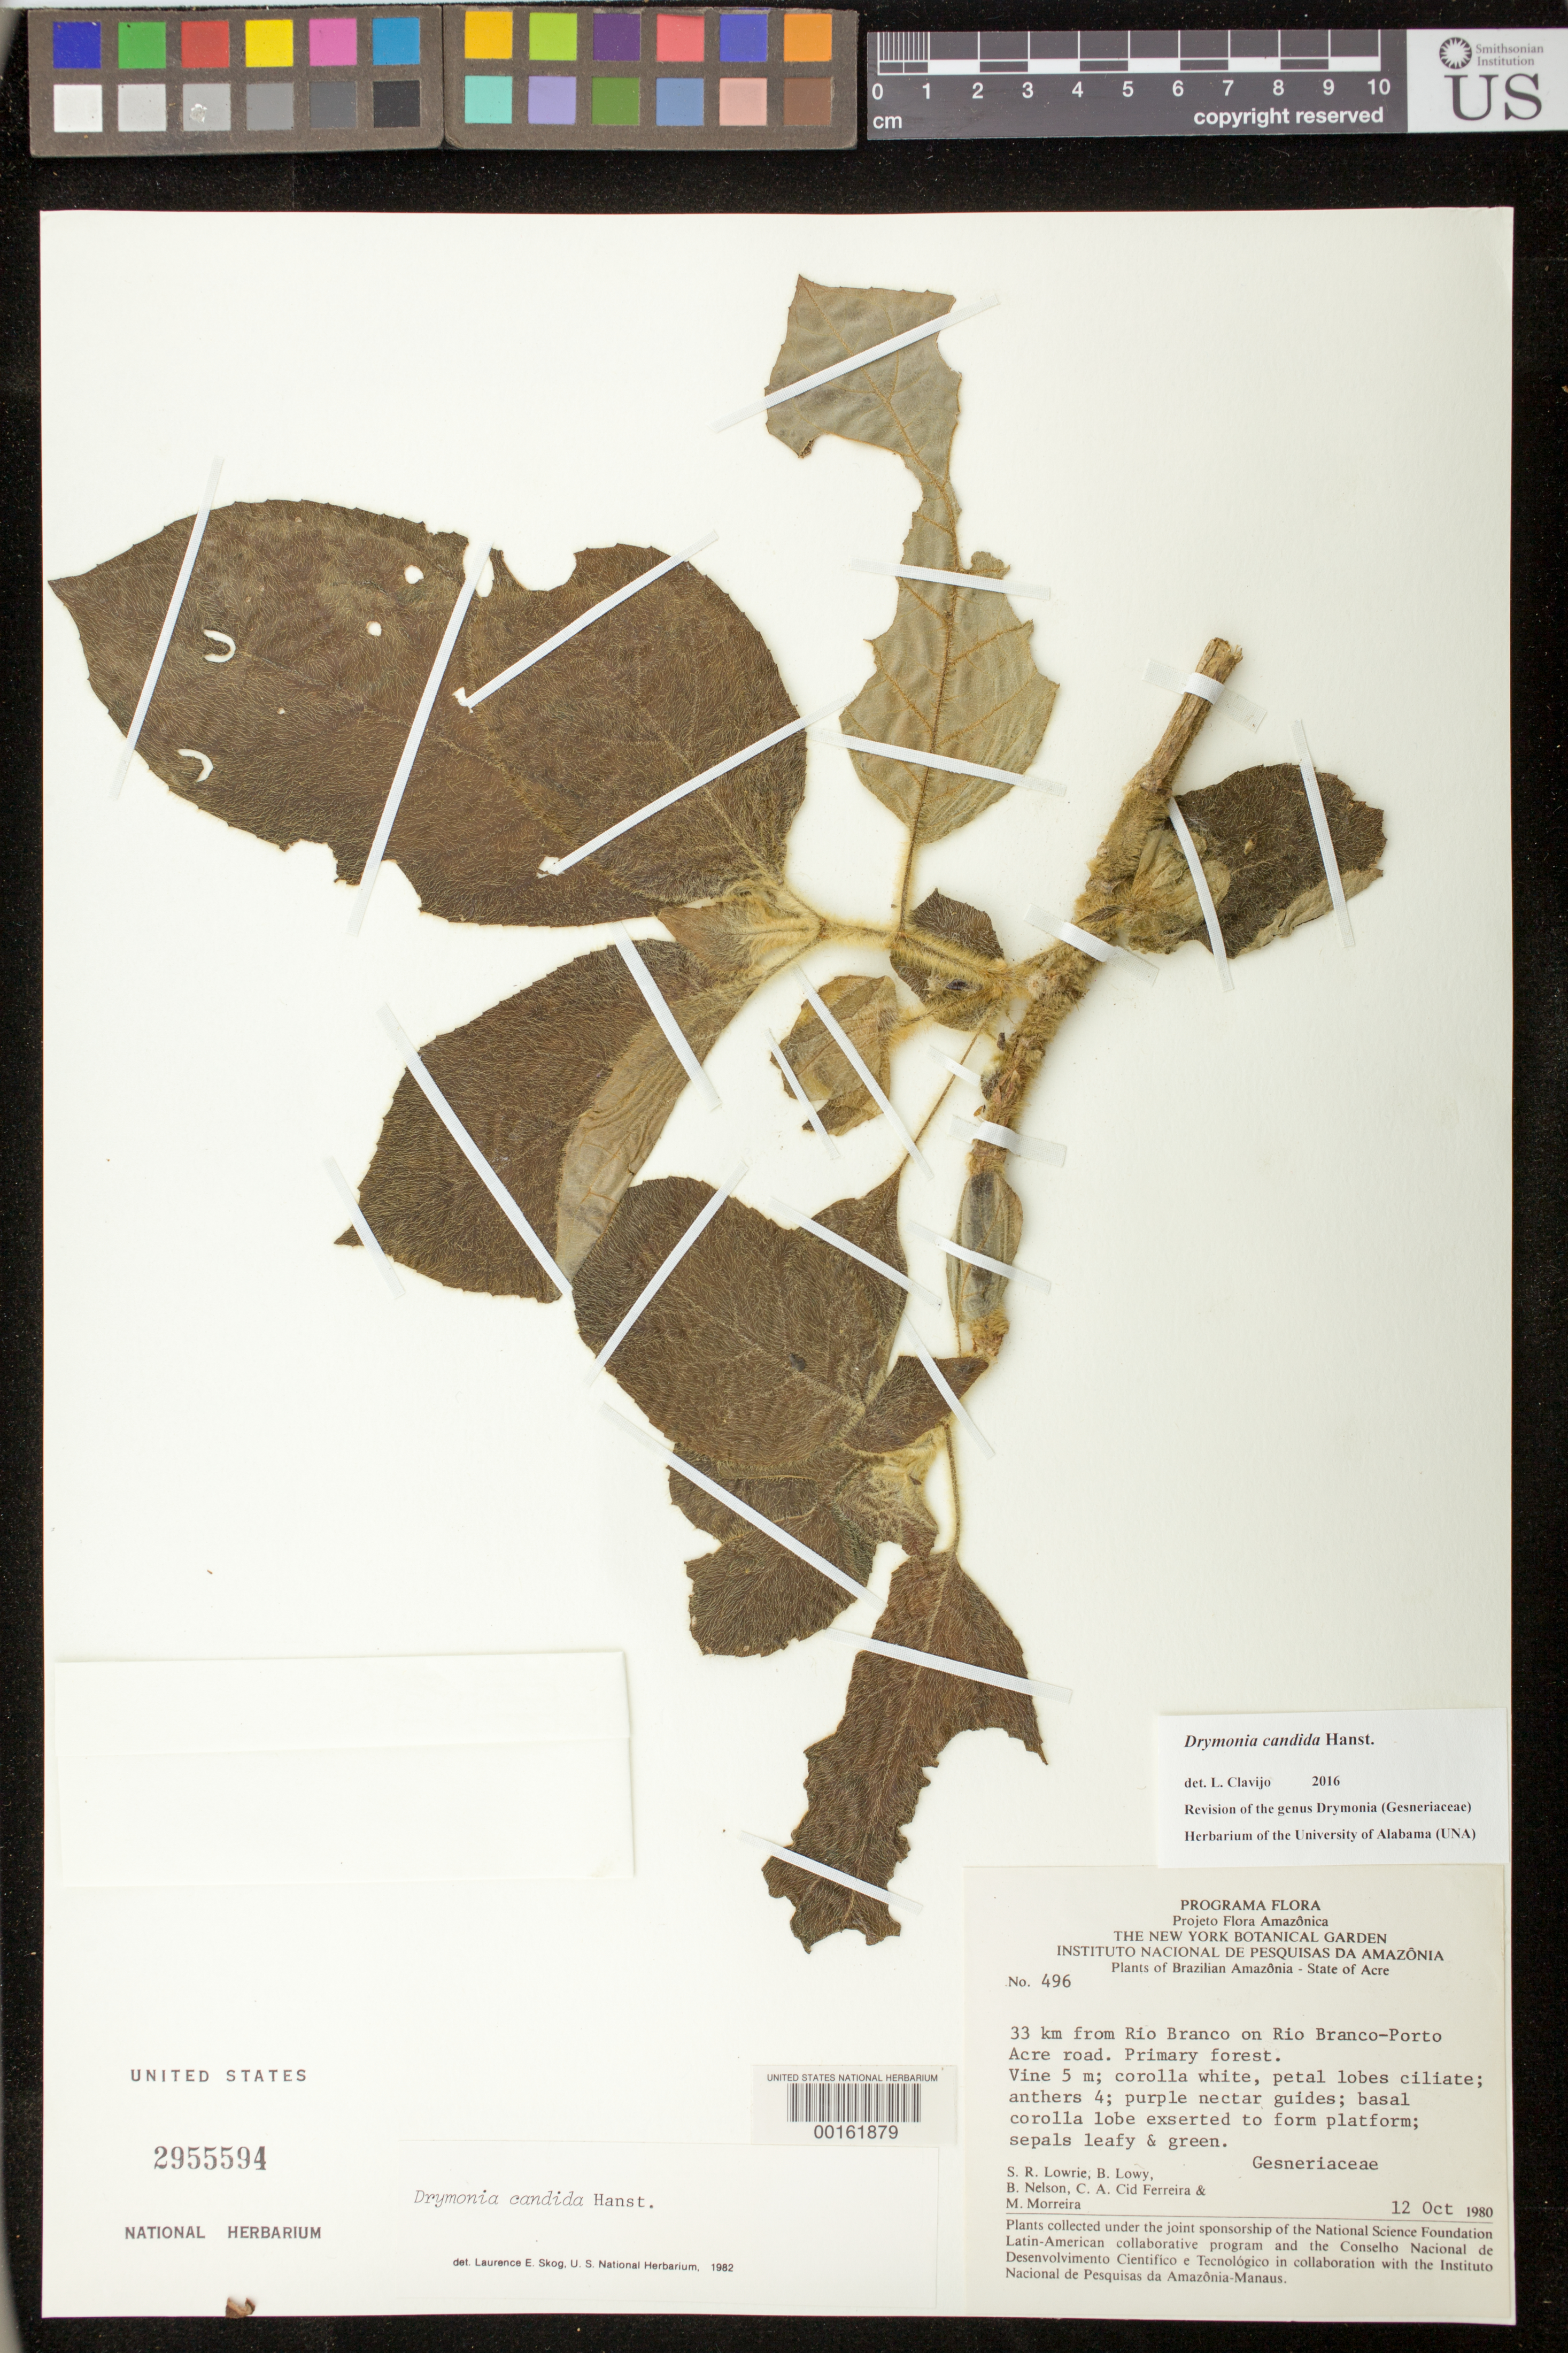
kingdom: Plantae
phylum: Tracheophyta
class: Magnoliopsida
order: Lamiales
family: Gesneriaceae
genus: Drymonia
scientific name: Drymonia candida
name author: Hanst.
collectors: S. Lowrie et al.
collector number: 496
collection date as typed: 12 Oct 1980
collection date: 1980-10-12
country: Brazil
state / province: Acre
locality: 33 km from Rio Branco on Rio Branco-Porto Acre road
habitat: Primary forest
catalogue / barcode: US 2955594